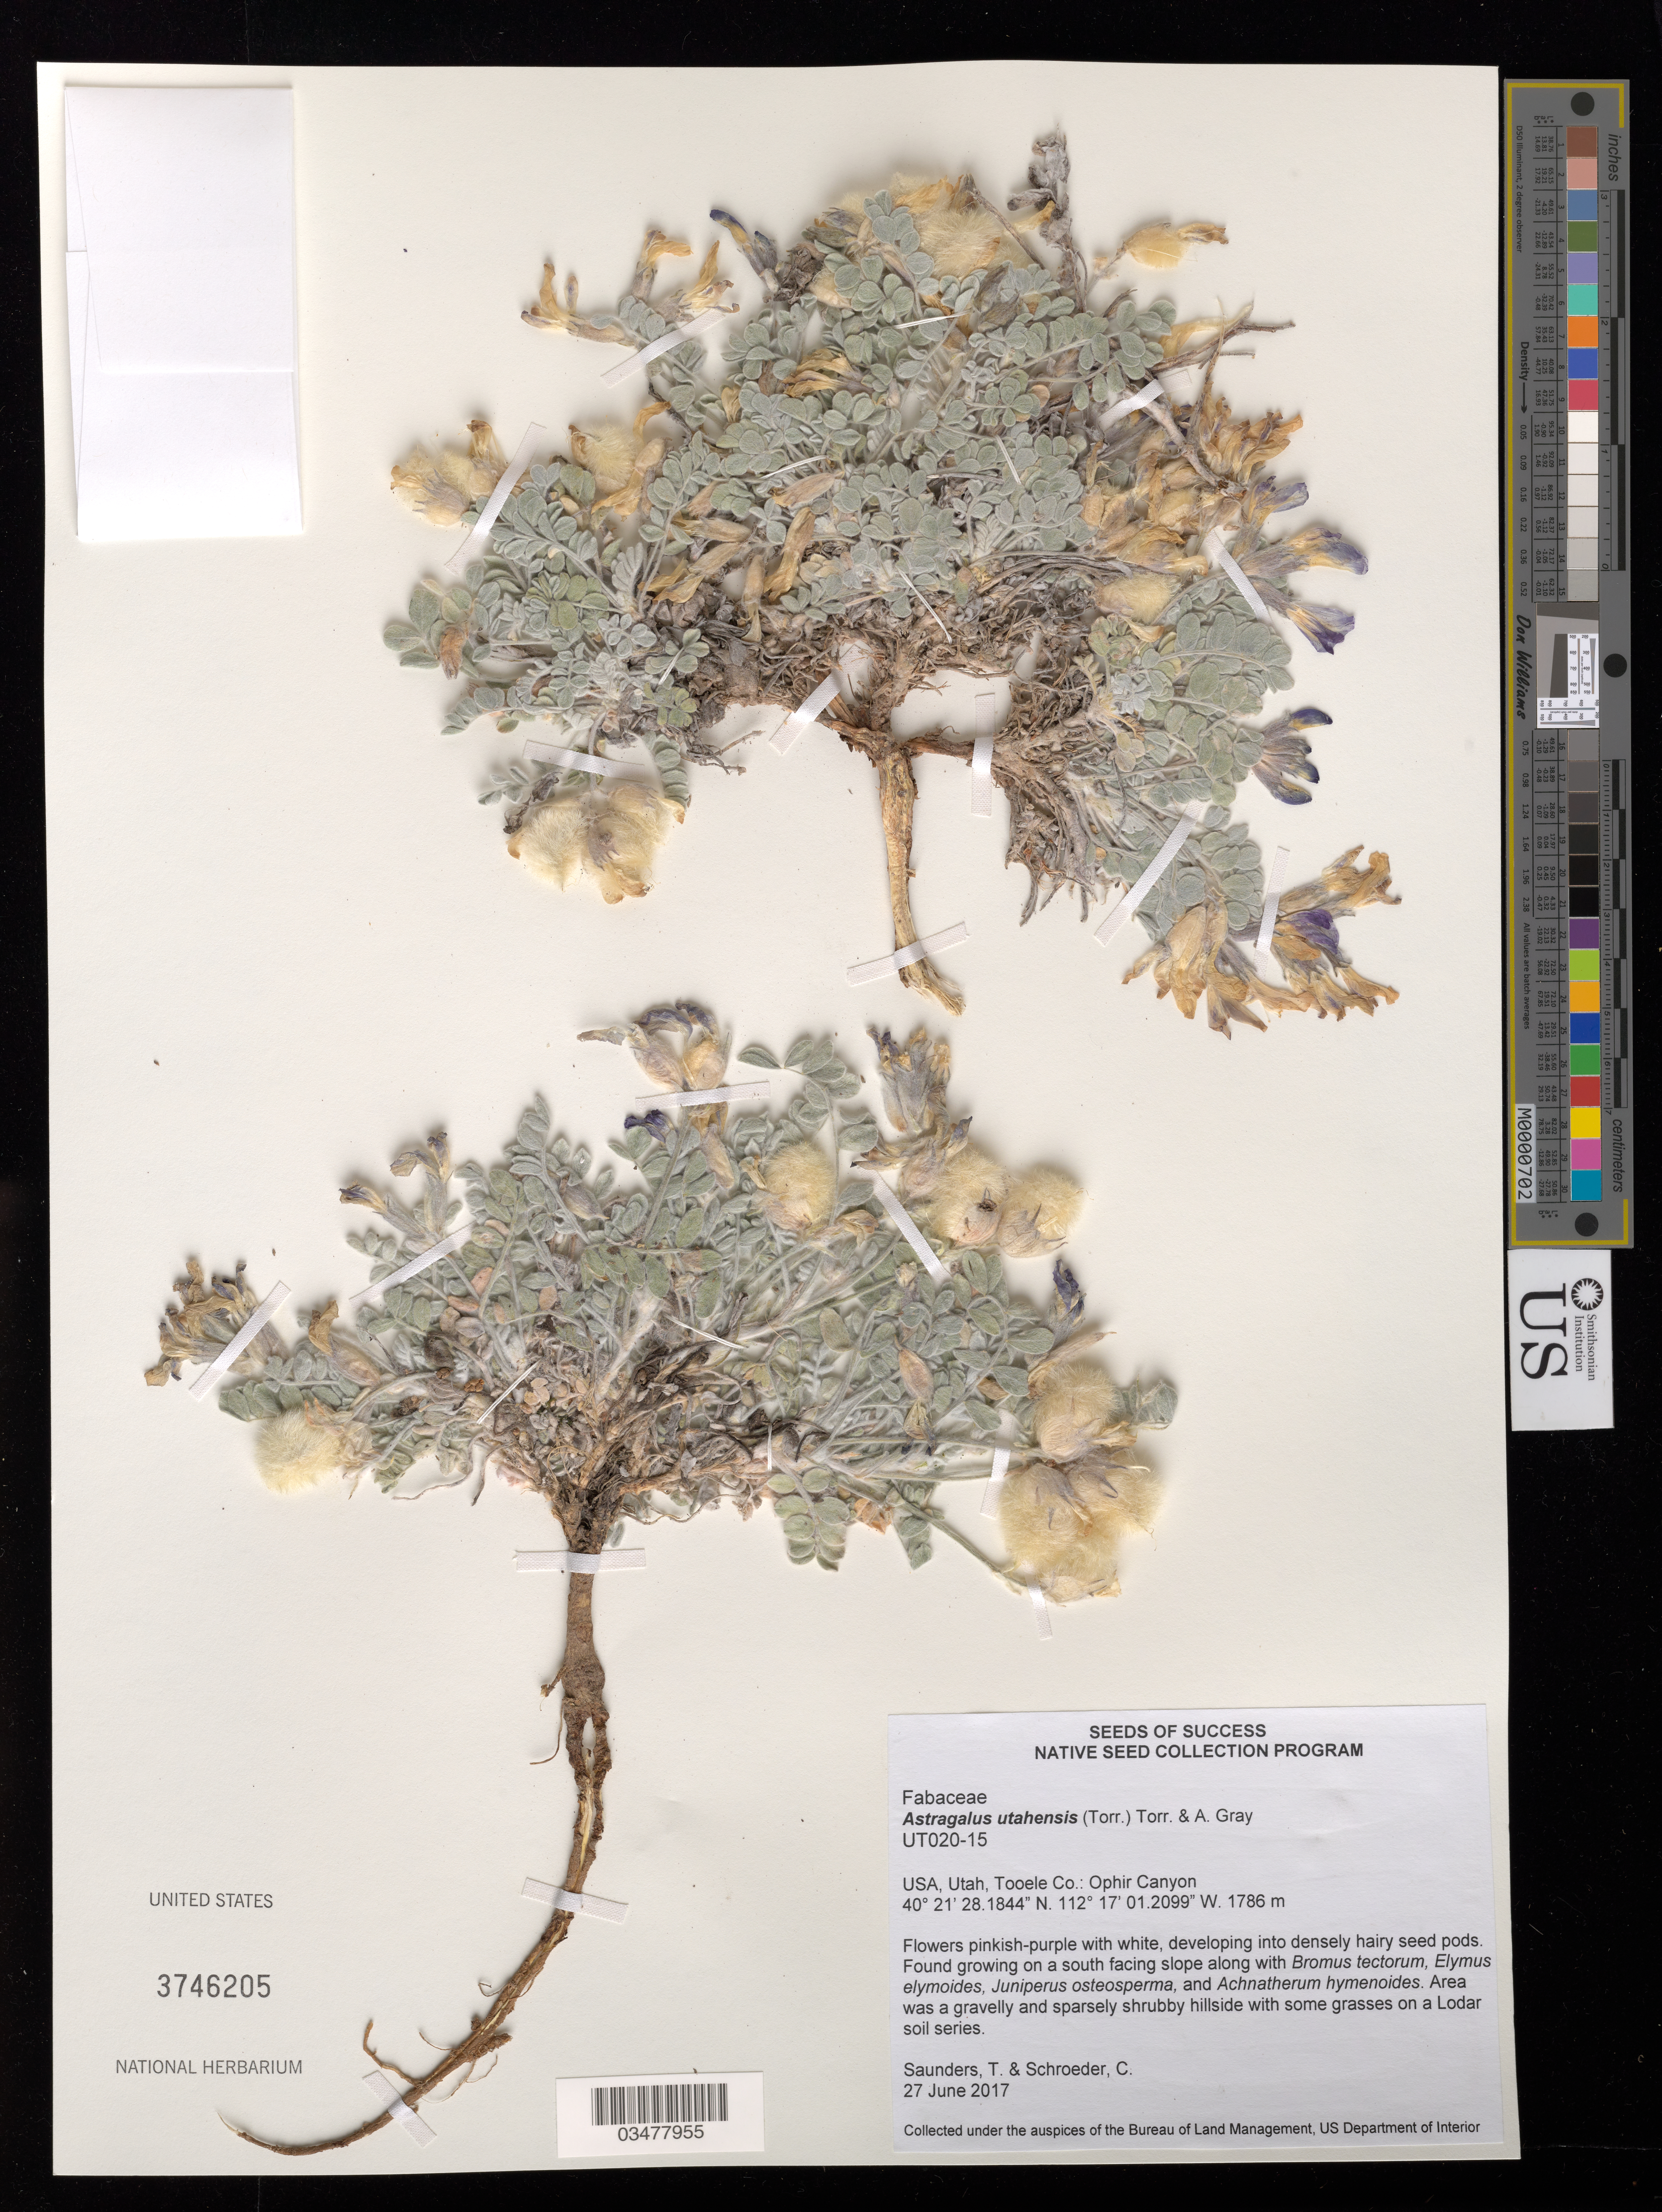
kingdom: Plantae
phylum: Tracheophyta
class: Magnoliopsida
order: Fabales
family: Fabaceae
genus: Astragalus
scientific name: Astragalus utahensis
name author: (Torr.) Torr. & A. Gray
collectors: C. Schroeder & T. Saunders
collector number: UT020-15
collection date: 2017-06-27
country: United States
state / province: Utah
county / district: Tooele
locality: BLM, Ophir Canyon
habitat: Sparsely shrubby hillside with some grasses and juniper. With Bromus tectorum, Elymus elymoides, Juniperus osteosperma, Achnatherun hymenoides.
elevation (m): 1786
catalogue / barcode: US 3746205